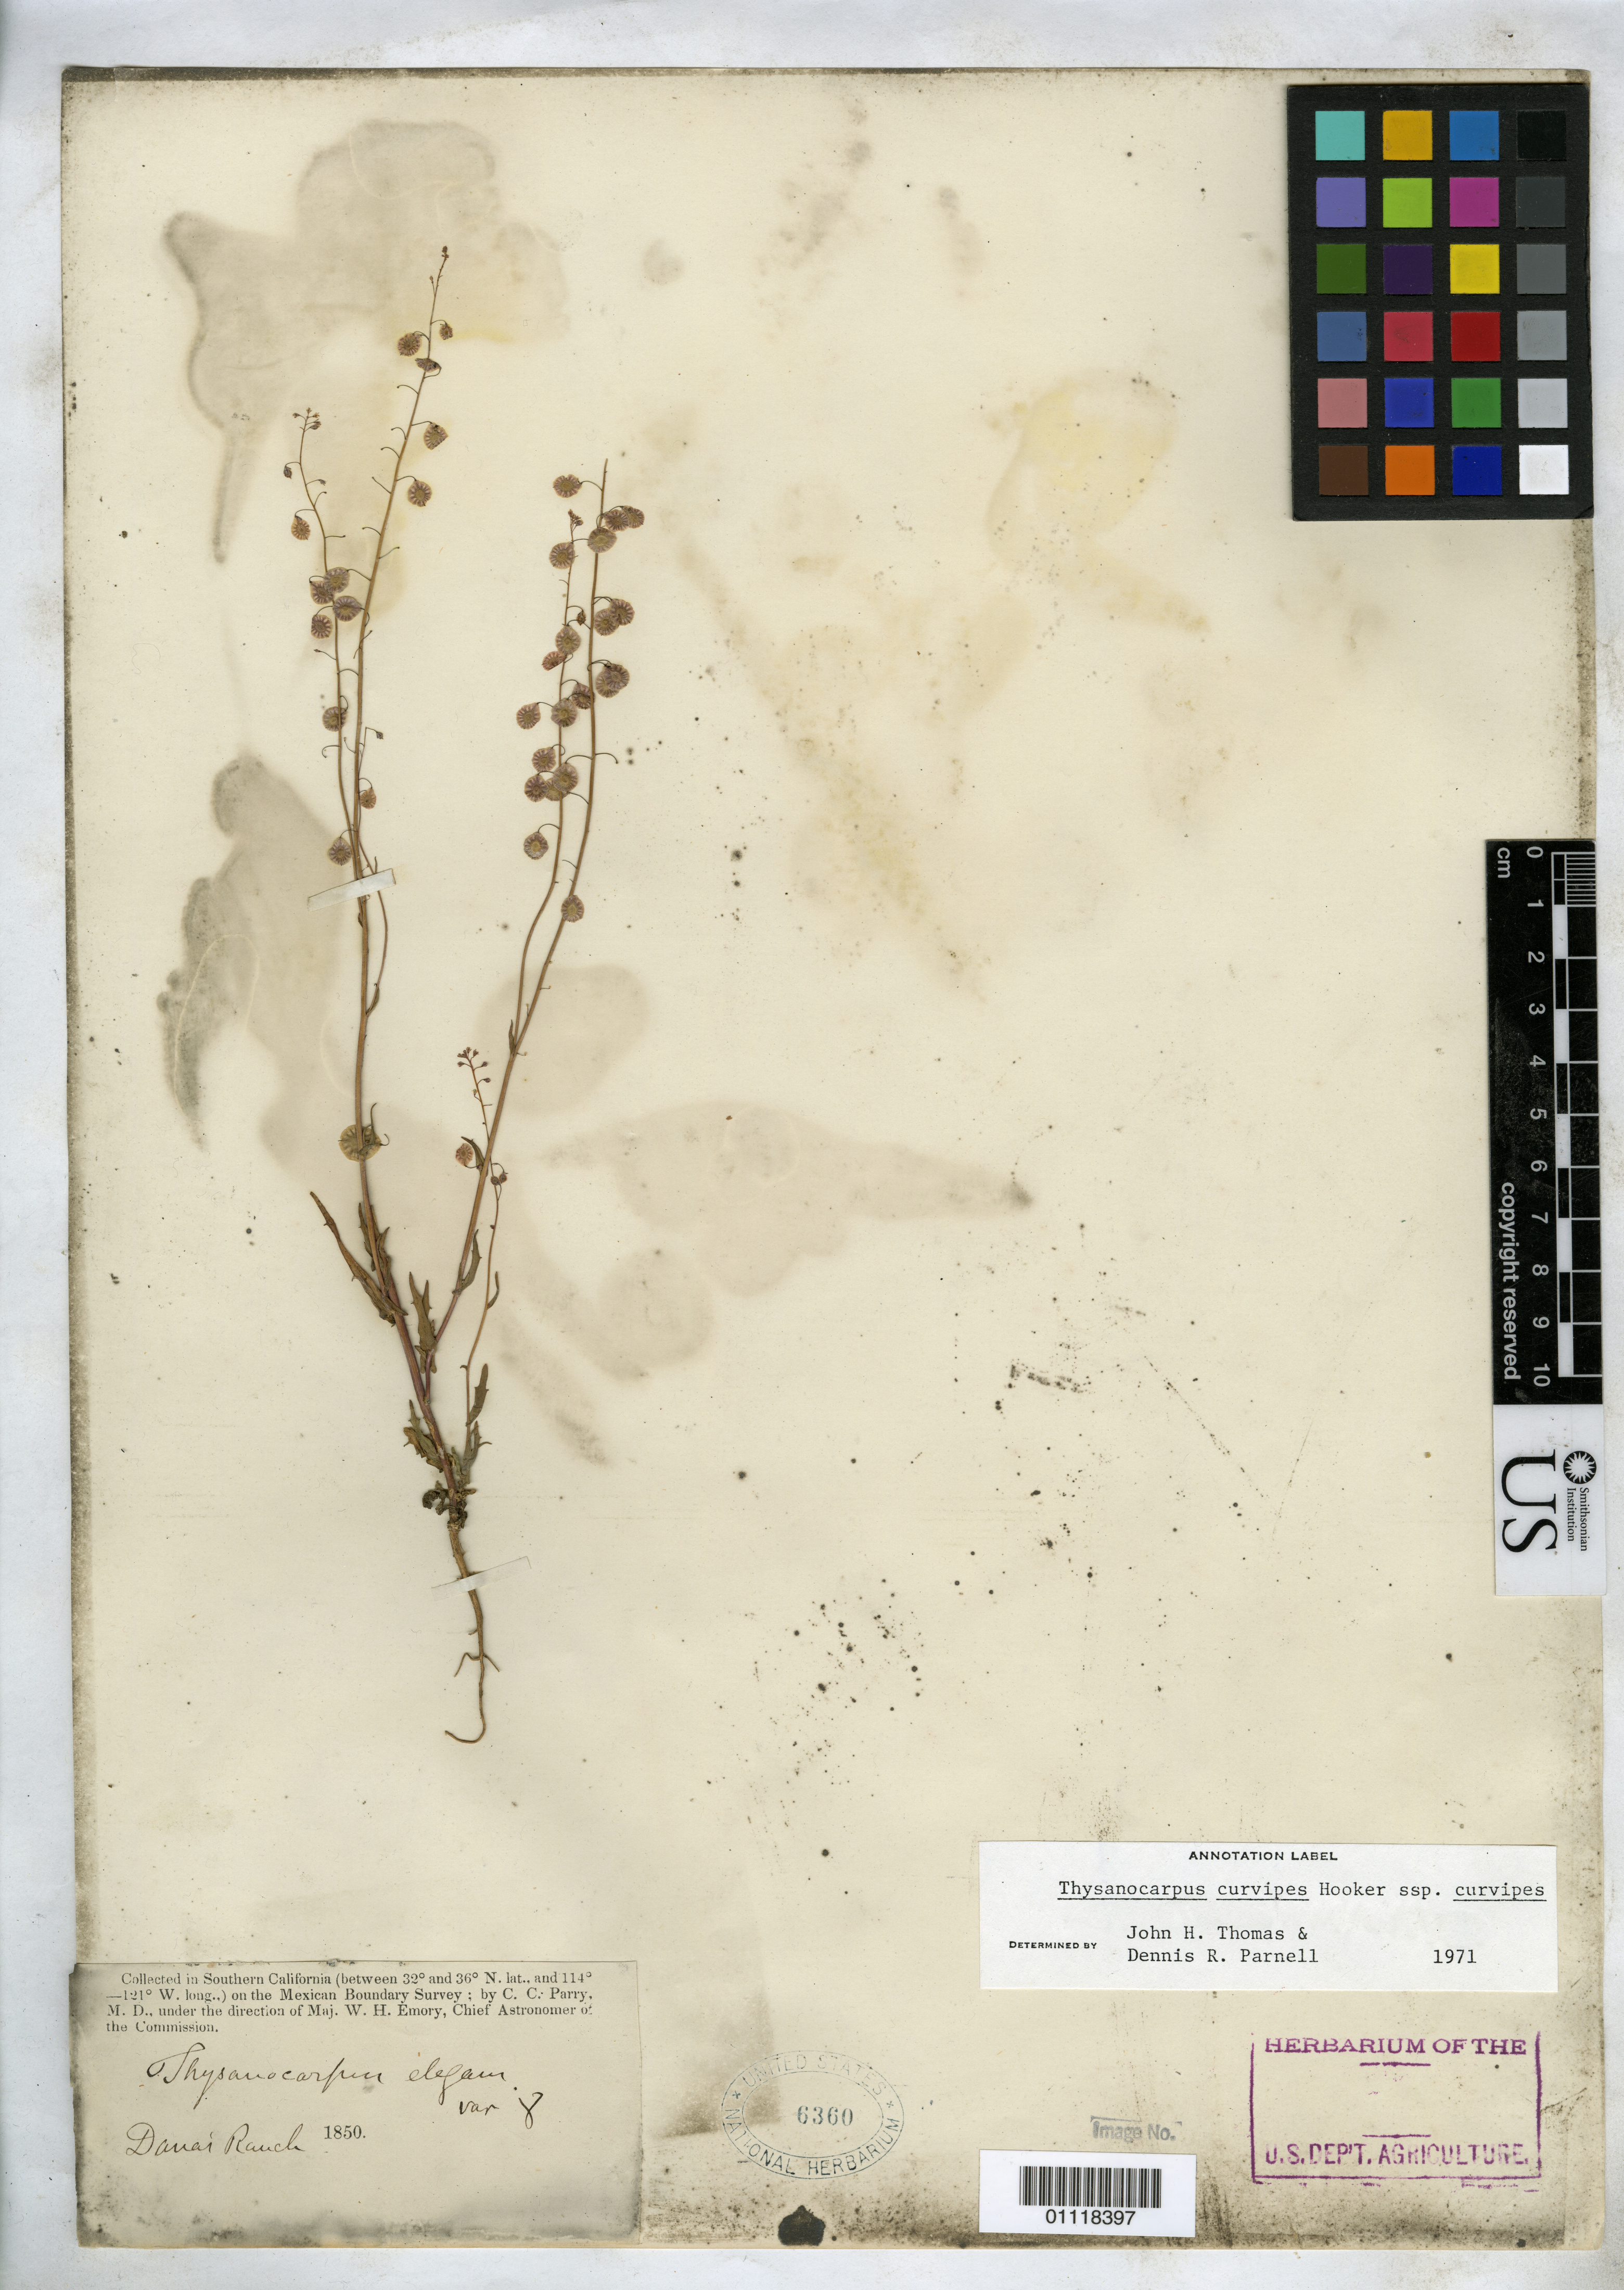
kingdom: Plantae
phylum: Tracheophyta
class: Magnoliopsida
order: Brassicales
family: Brassicaceae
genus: Physaria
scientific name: Physaria angustifolia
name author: Nutt. ex Torr. & A. Gray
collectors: C. C. Parry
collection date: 1850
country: United States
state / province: California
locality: Danai Ranch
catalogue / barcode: US 6360